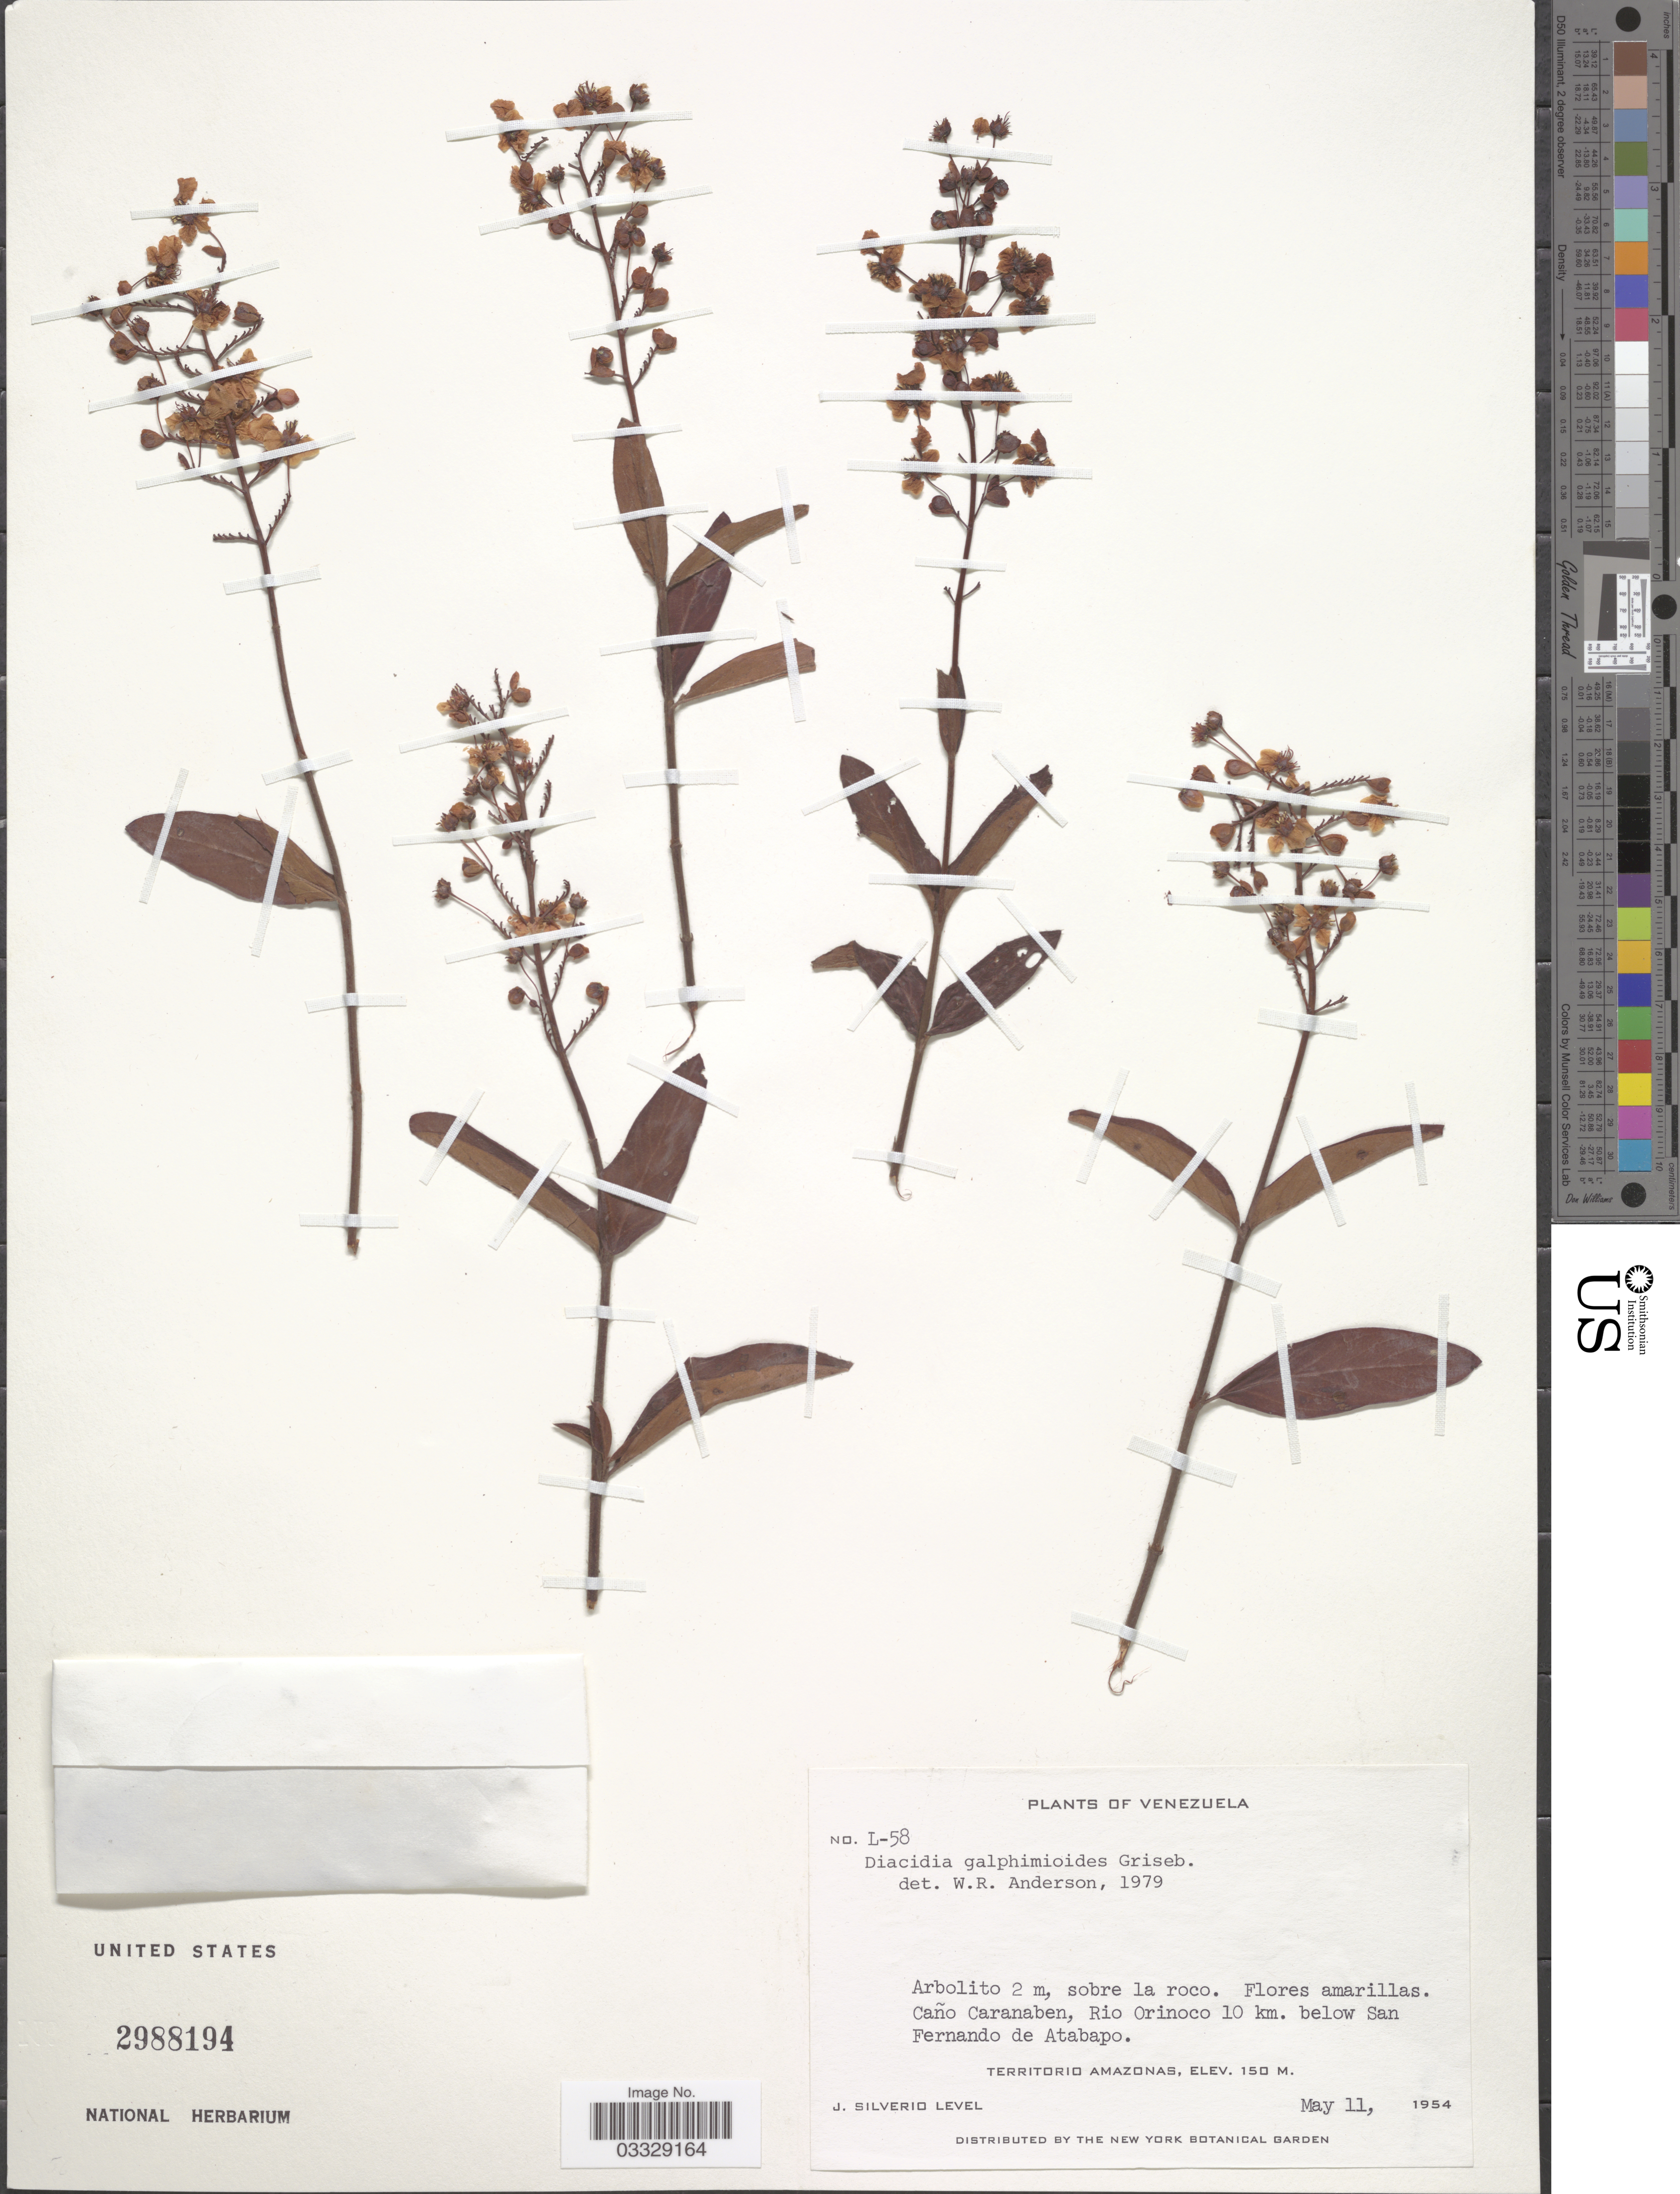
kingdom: Plantae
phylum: Tracheophyta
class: Magnoliopsida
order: Malpighiales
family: Malpighiaceae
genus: Diacidia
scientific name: Diacidia galphimioides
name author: Griseb.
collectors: J. Silverio L.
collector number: L-58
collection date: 1954-05-11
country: Venezuela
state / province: Amazonas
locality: Caño Caranaben, Rio Orinoco 10 km. below San Fernando de Atabapo. Territorio de Amazonas.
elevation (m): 150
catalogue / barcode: US 2988194